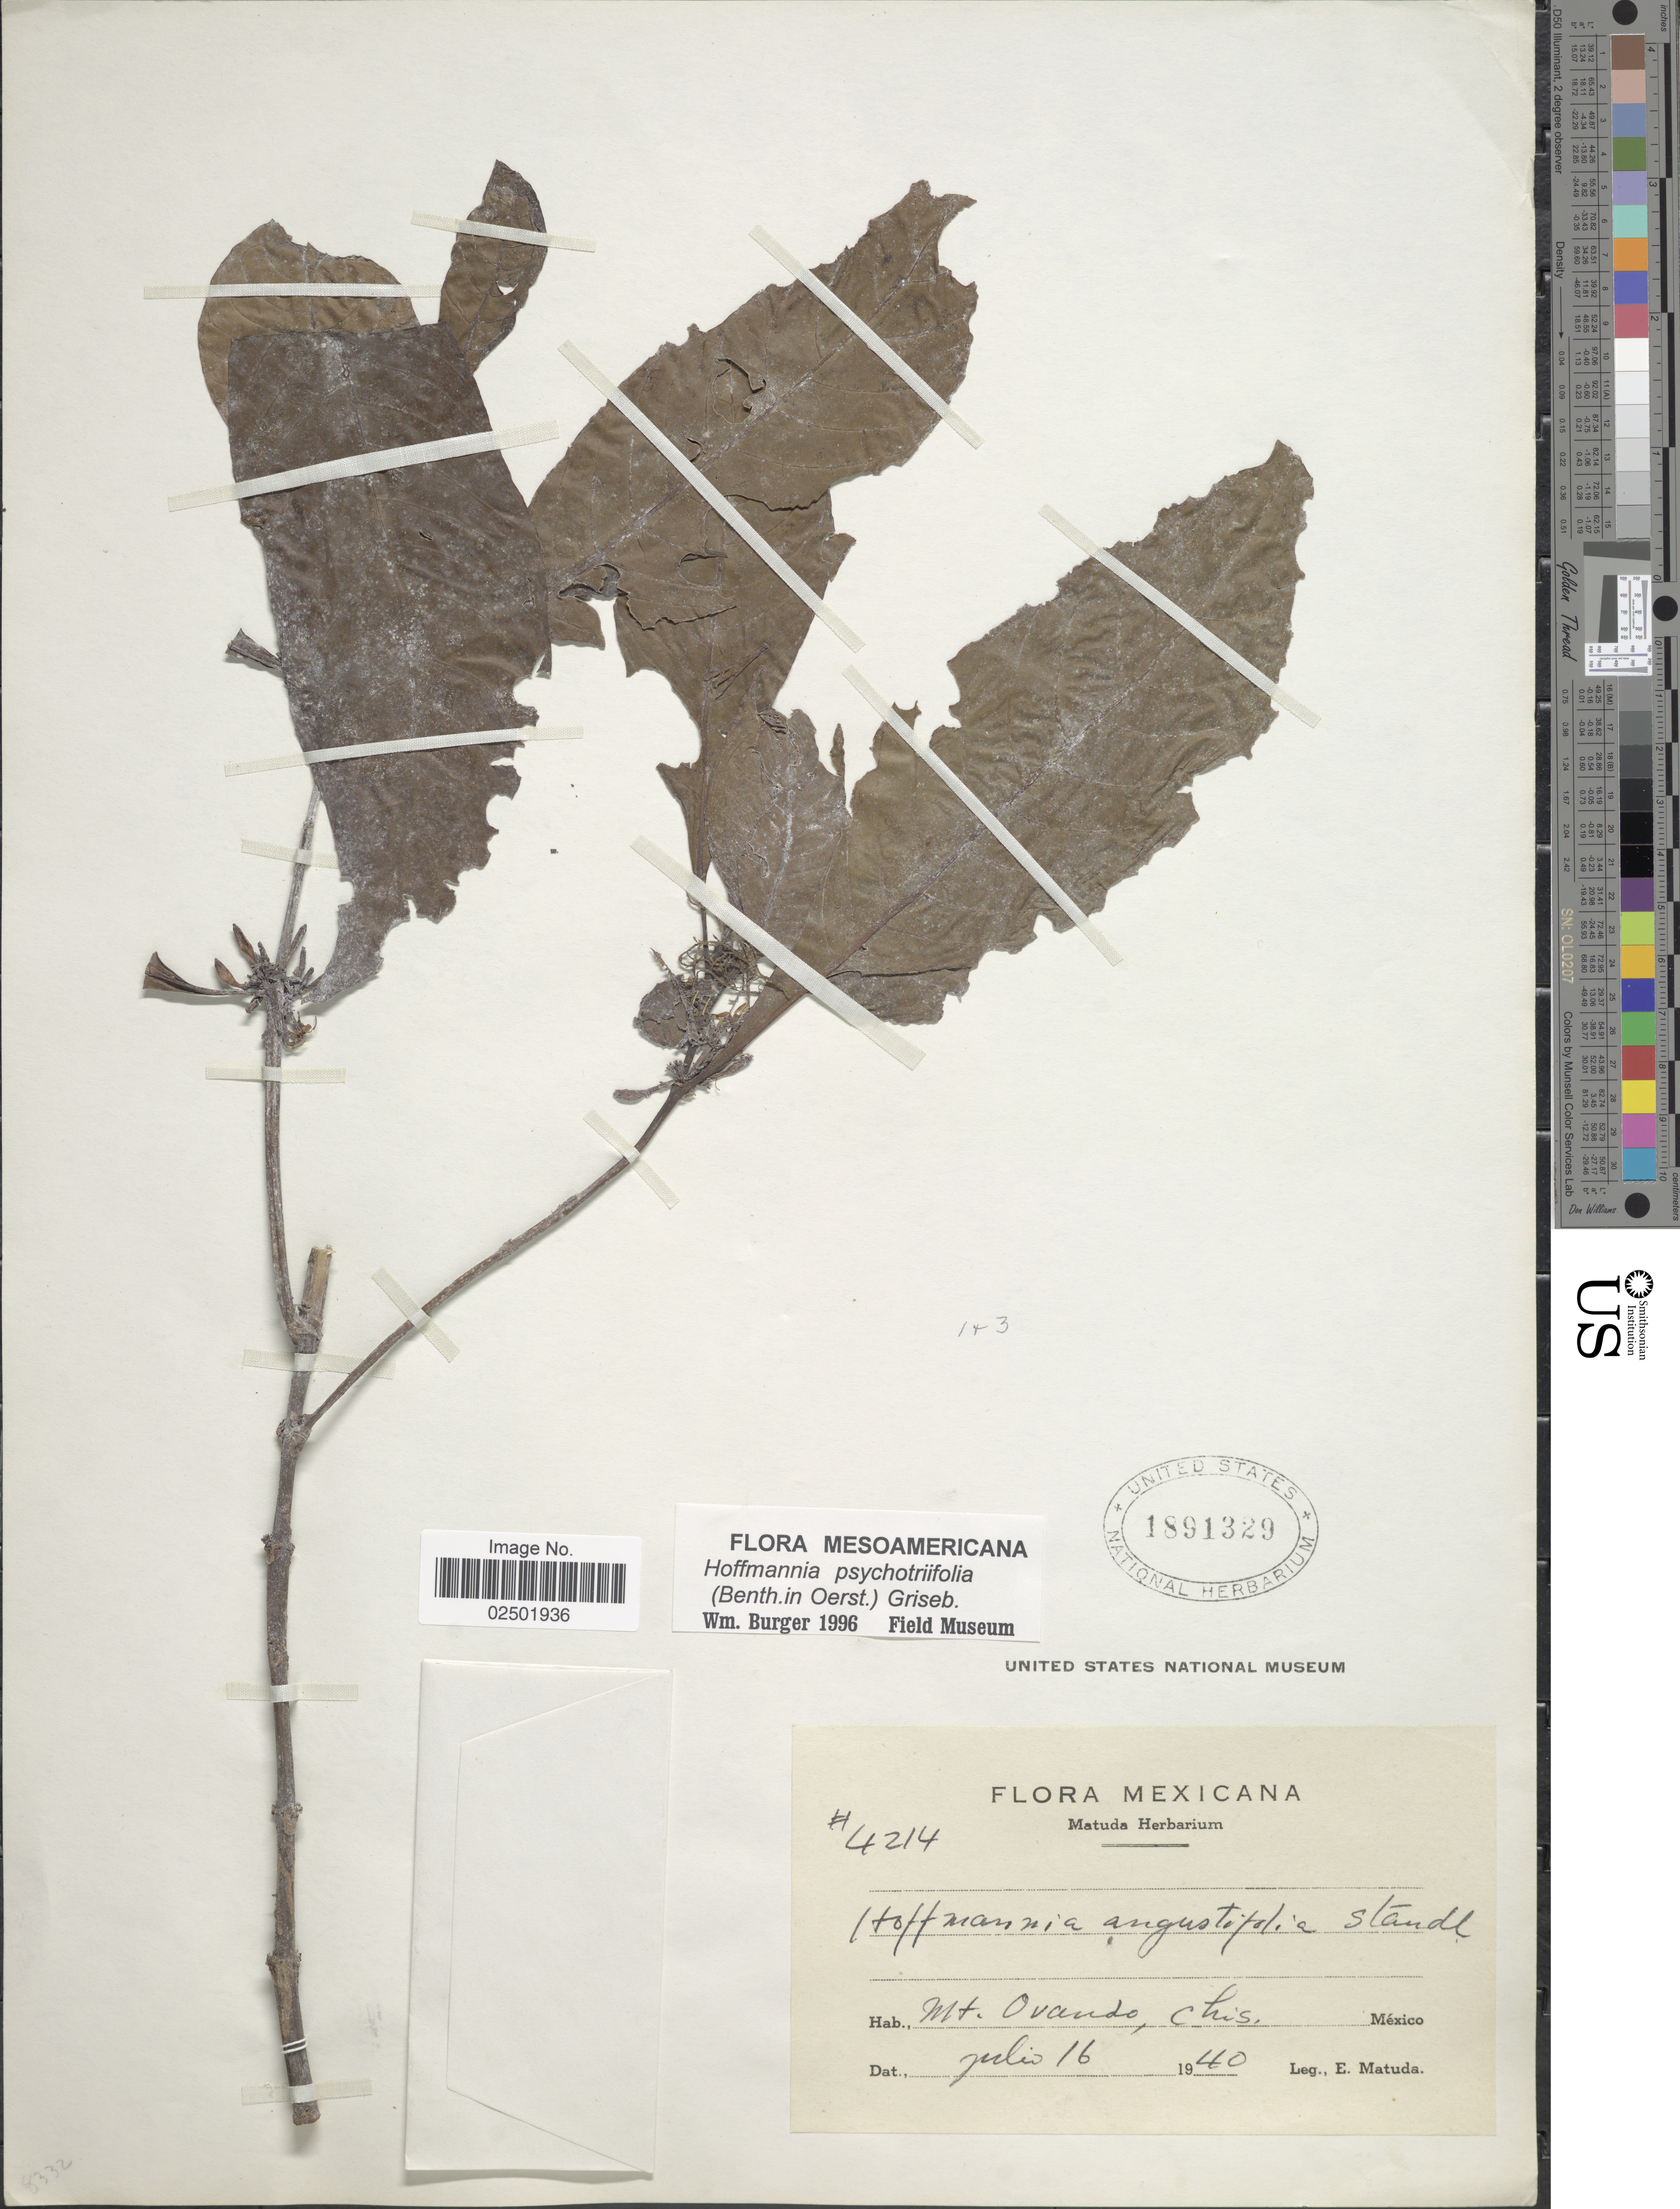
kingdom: Plantae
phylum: Tracheophyta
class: Magnoliopsida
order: Gentianales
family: Rubiaceae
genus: Hoffmannia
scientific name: Hoffmannia psychotriifolia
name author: (Benth.) Griseb.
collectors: E. Matuda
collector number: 4214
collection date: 1940-07-16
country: Mexico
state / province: Chiapas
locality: Mt. Ovando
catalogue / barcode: US 1891329